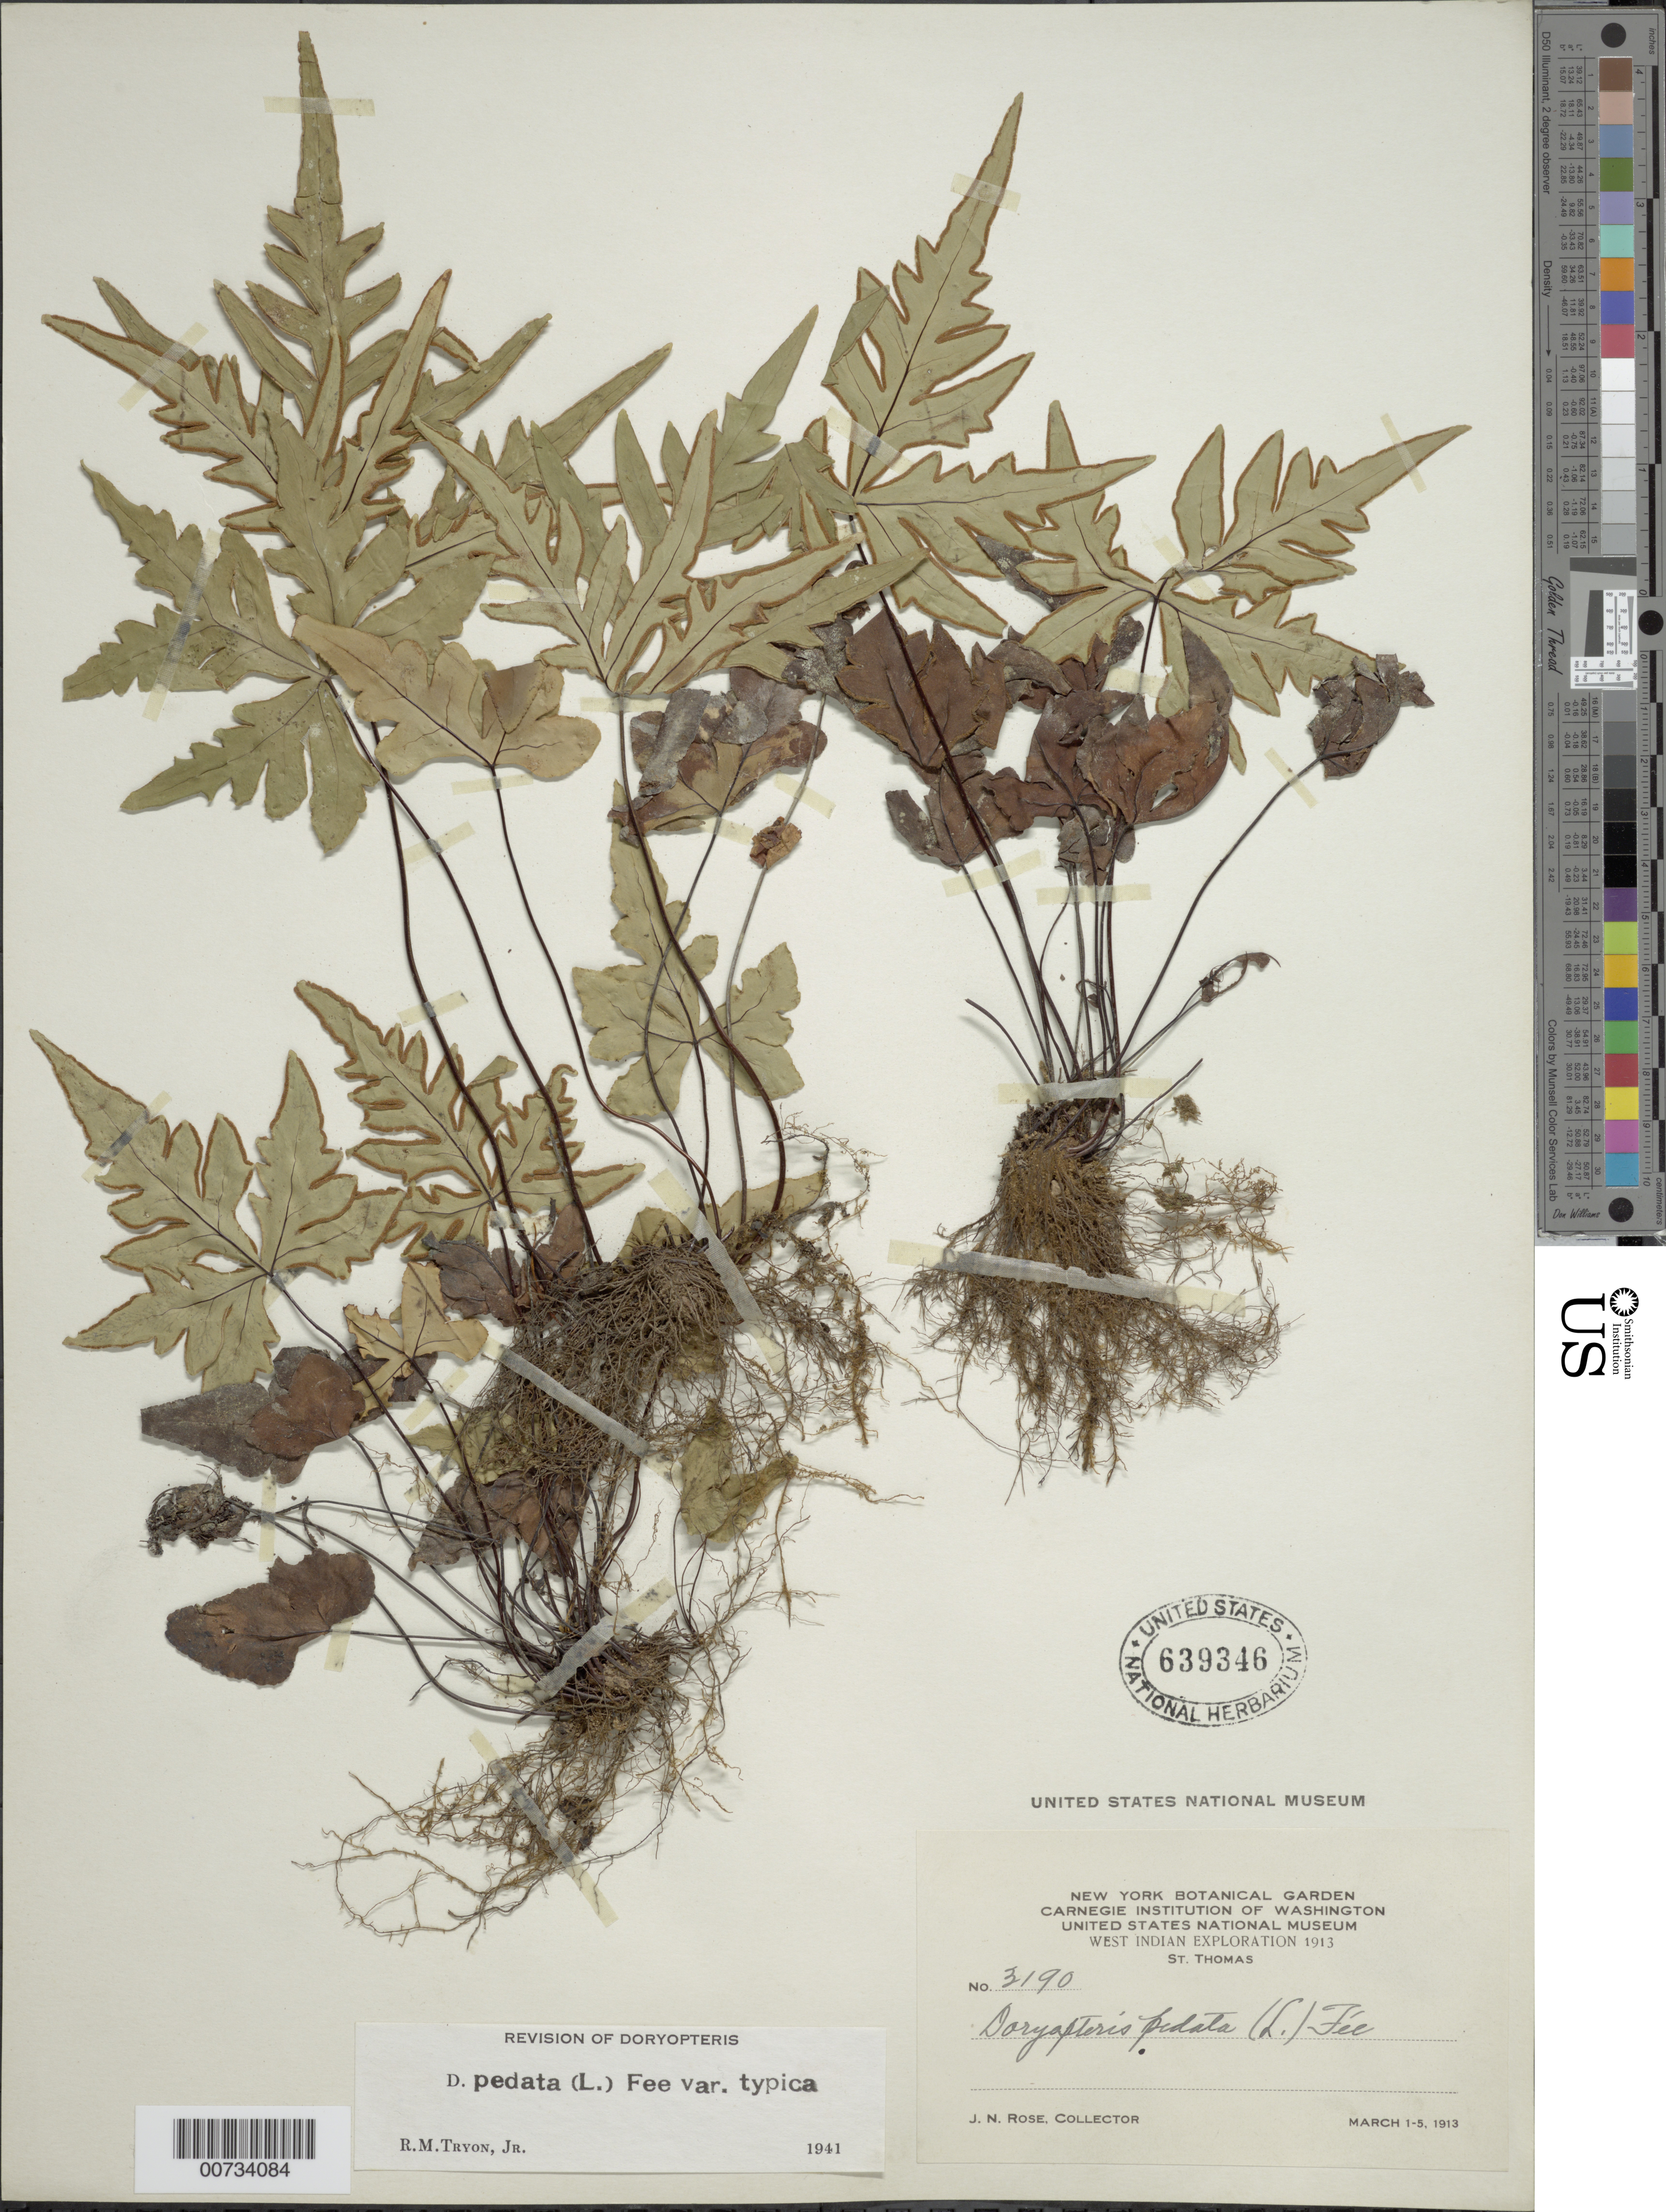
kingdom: Plantae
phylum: Tracheophyta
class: Polypodiopsida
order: Polypodiales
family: Pteridaceae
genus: Doryopteris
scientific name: Doryopteris pedata var. typica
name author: (L.) Fée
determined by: Tryon, Rolla M., Jr.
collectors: J. N. Rose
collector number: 3190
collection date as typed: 01 Mar 1913 to 05 Mar 1913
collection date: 1913-03-01/1913-03-05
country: U.S. Virgin Islands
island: St. Thomas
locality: St. Thomas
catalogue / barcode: US 639346